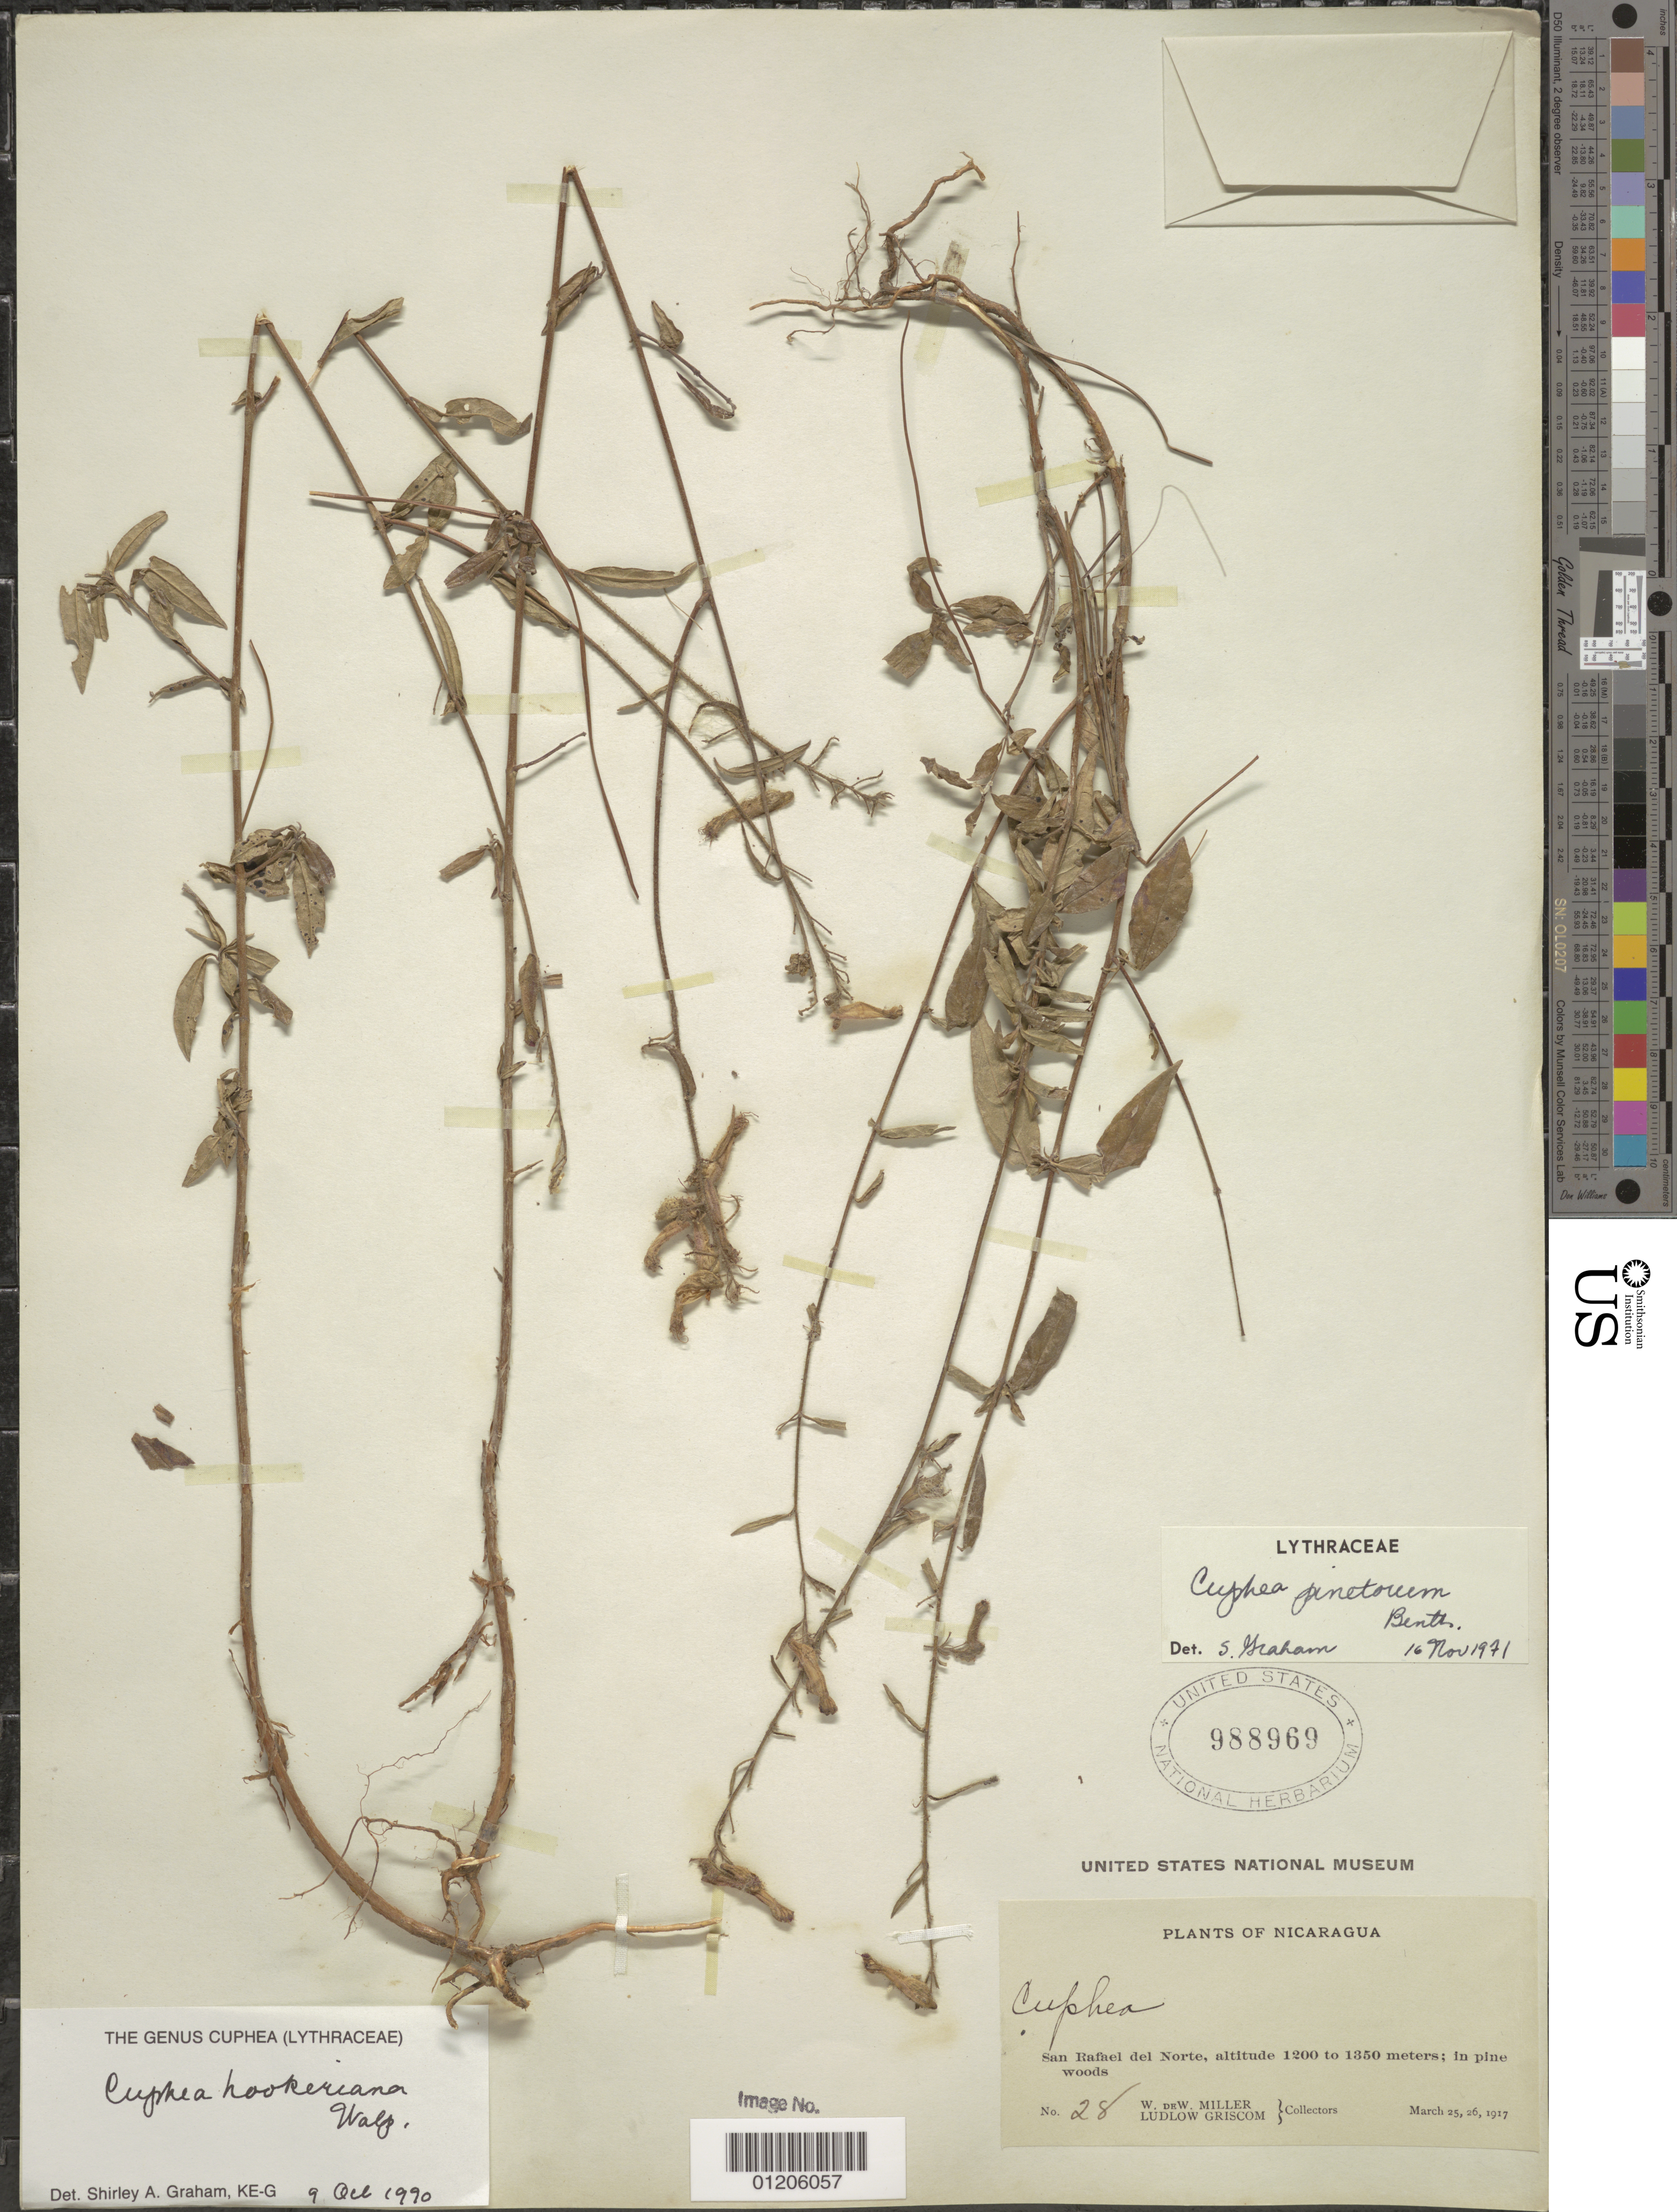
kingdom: Plantae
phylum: Tracheophyta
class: Magnoliopsida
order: Myrtales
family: Lythraceae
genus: Cuphea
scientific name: Cuphea hookeriana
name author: Walp.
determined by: Graham, S.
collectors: W. W. Miller & L. Griscom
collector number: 28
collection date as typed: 25 Mar 1917 or 26 Mar 1917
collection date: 1917-03-25 or 1917-03-26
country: Nicaragua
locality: San Rafael del Norte.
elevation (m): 1200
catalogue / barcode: US 988969